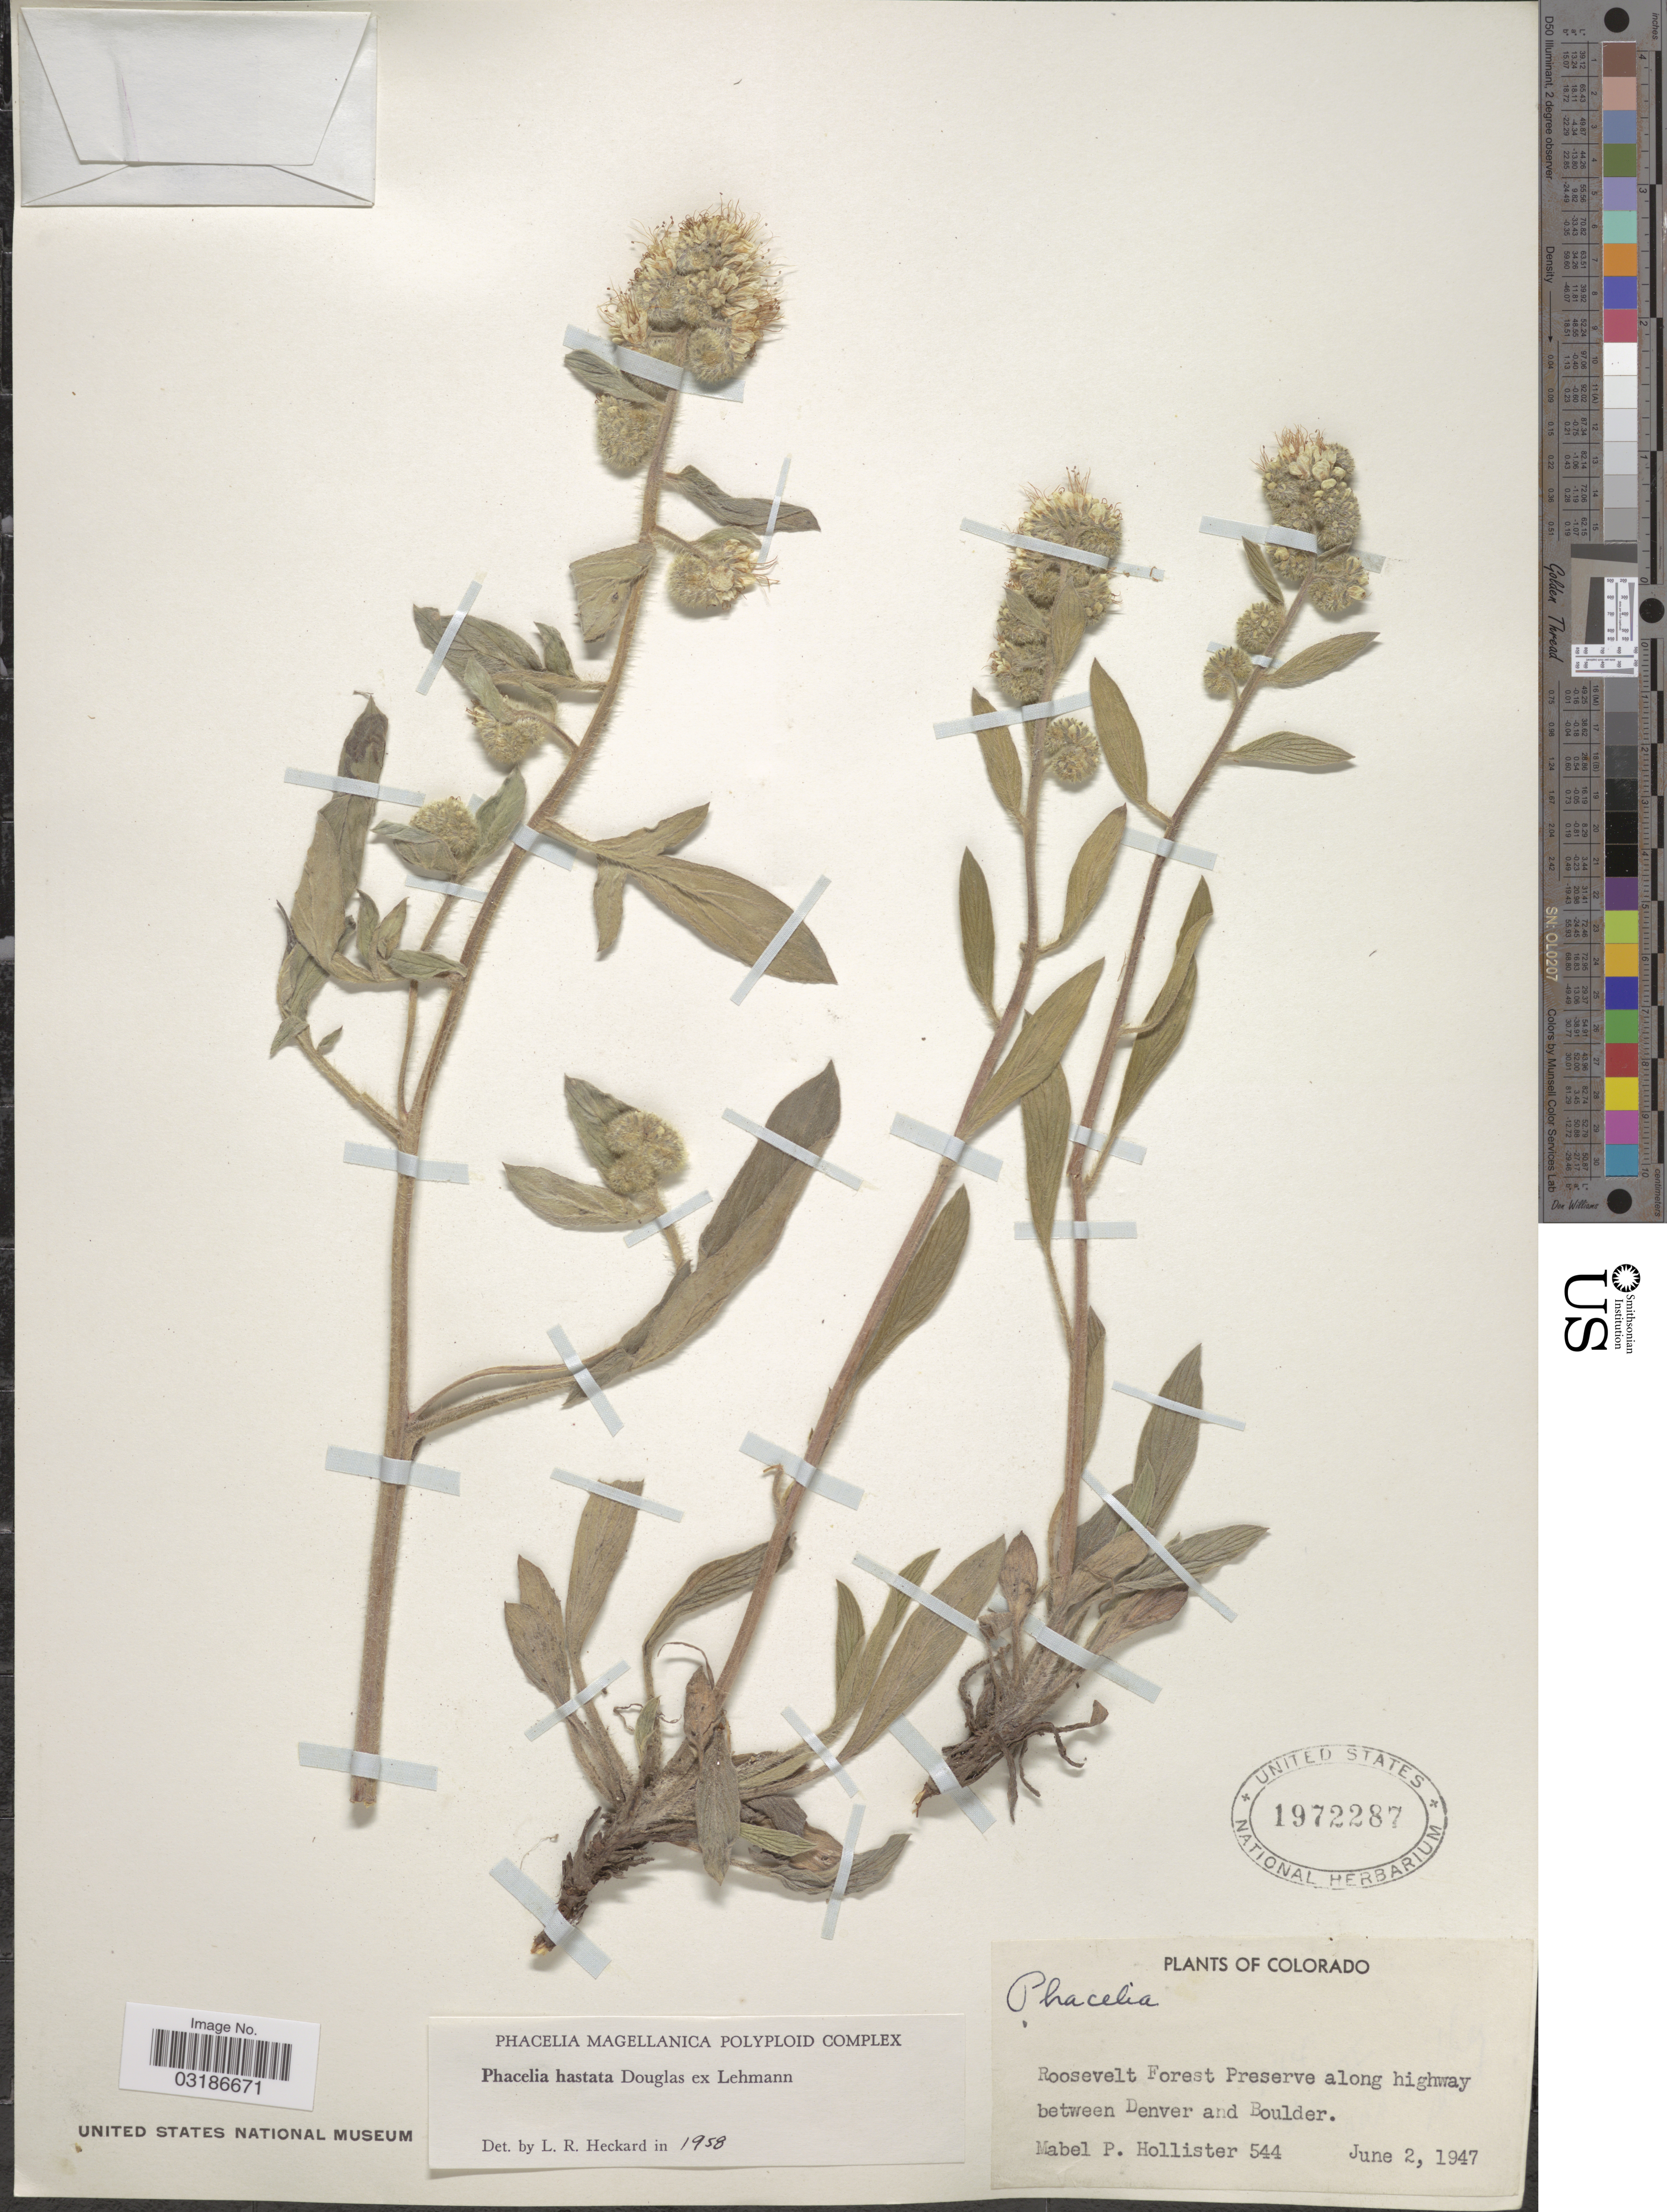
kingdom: Plantae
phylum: Tracheophyta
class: Magnoliopsida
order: Boraginales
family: Hydrophyllaceae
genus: Phacelia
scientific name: Phacelia hastata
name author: Douglas ex Lehm.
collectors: M. Hollister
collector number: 544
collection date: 1947-06-02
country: United States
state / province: Colorado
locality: Roosevelt Forest Preserve along highway between Denver and Boulder.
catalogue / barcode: US 1972287